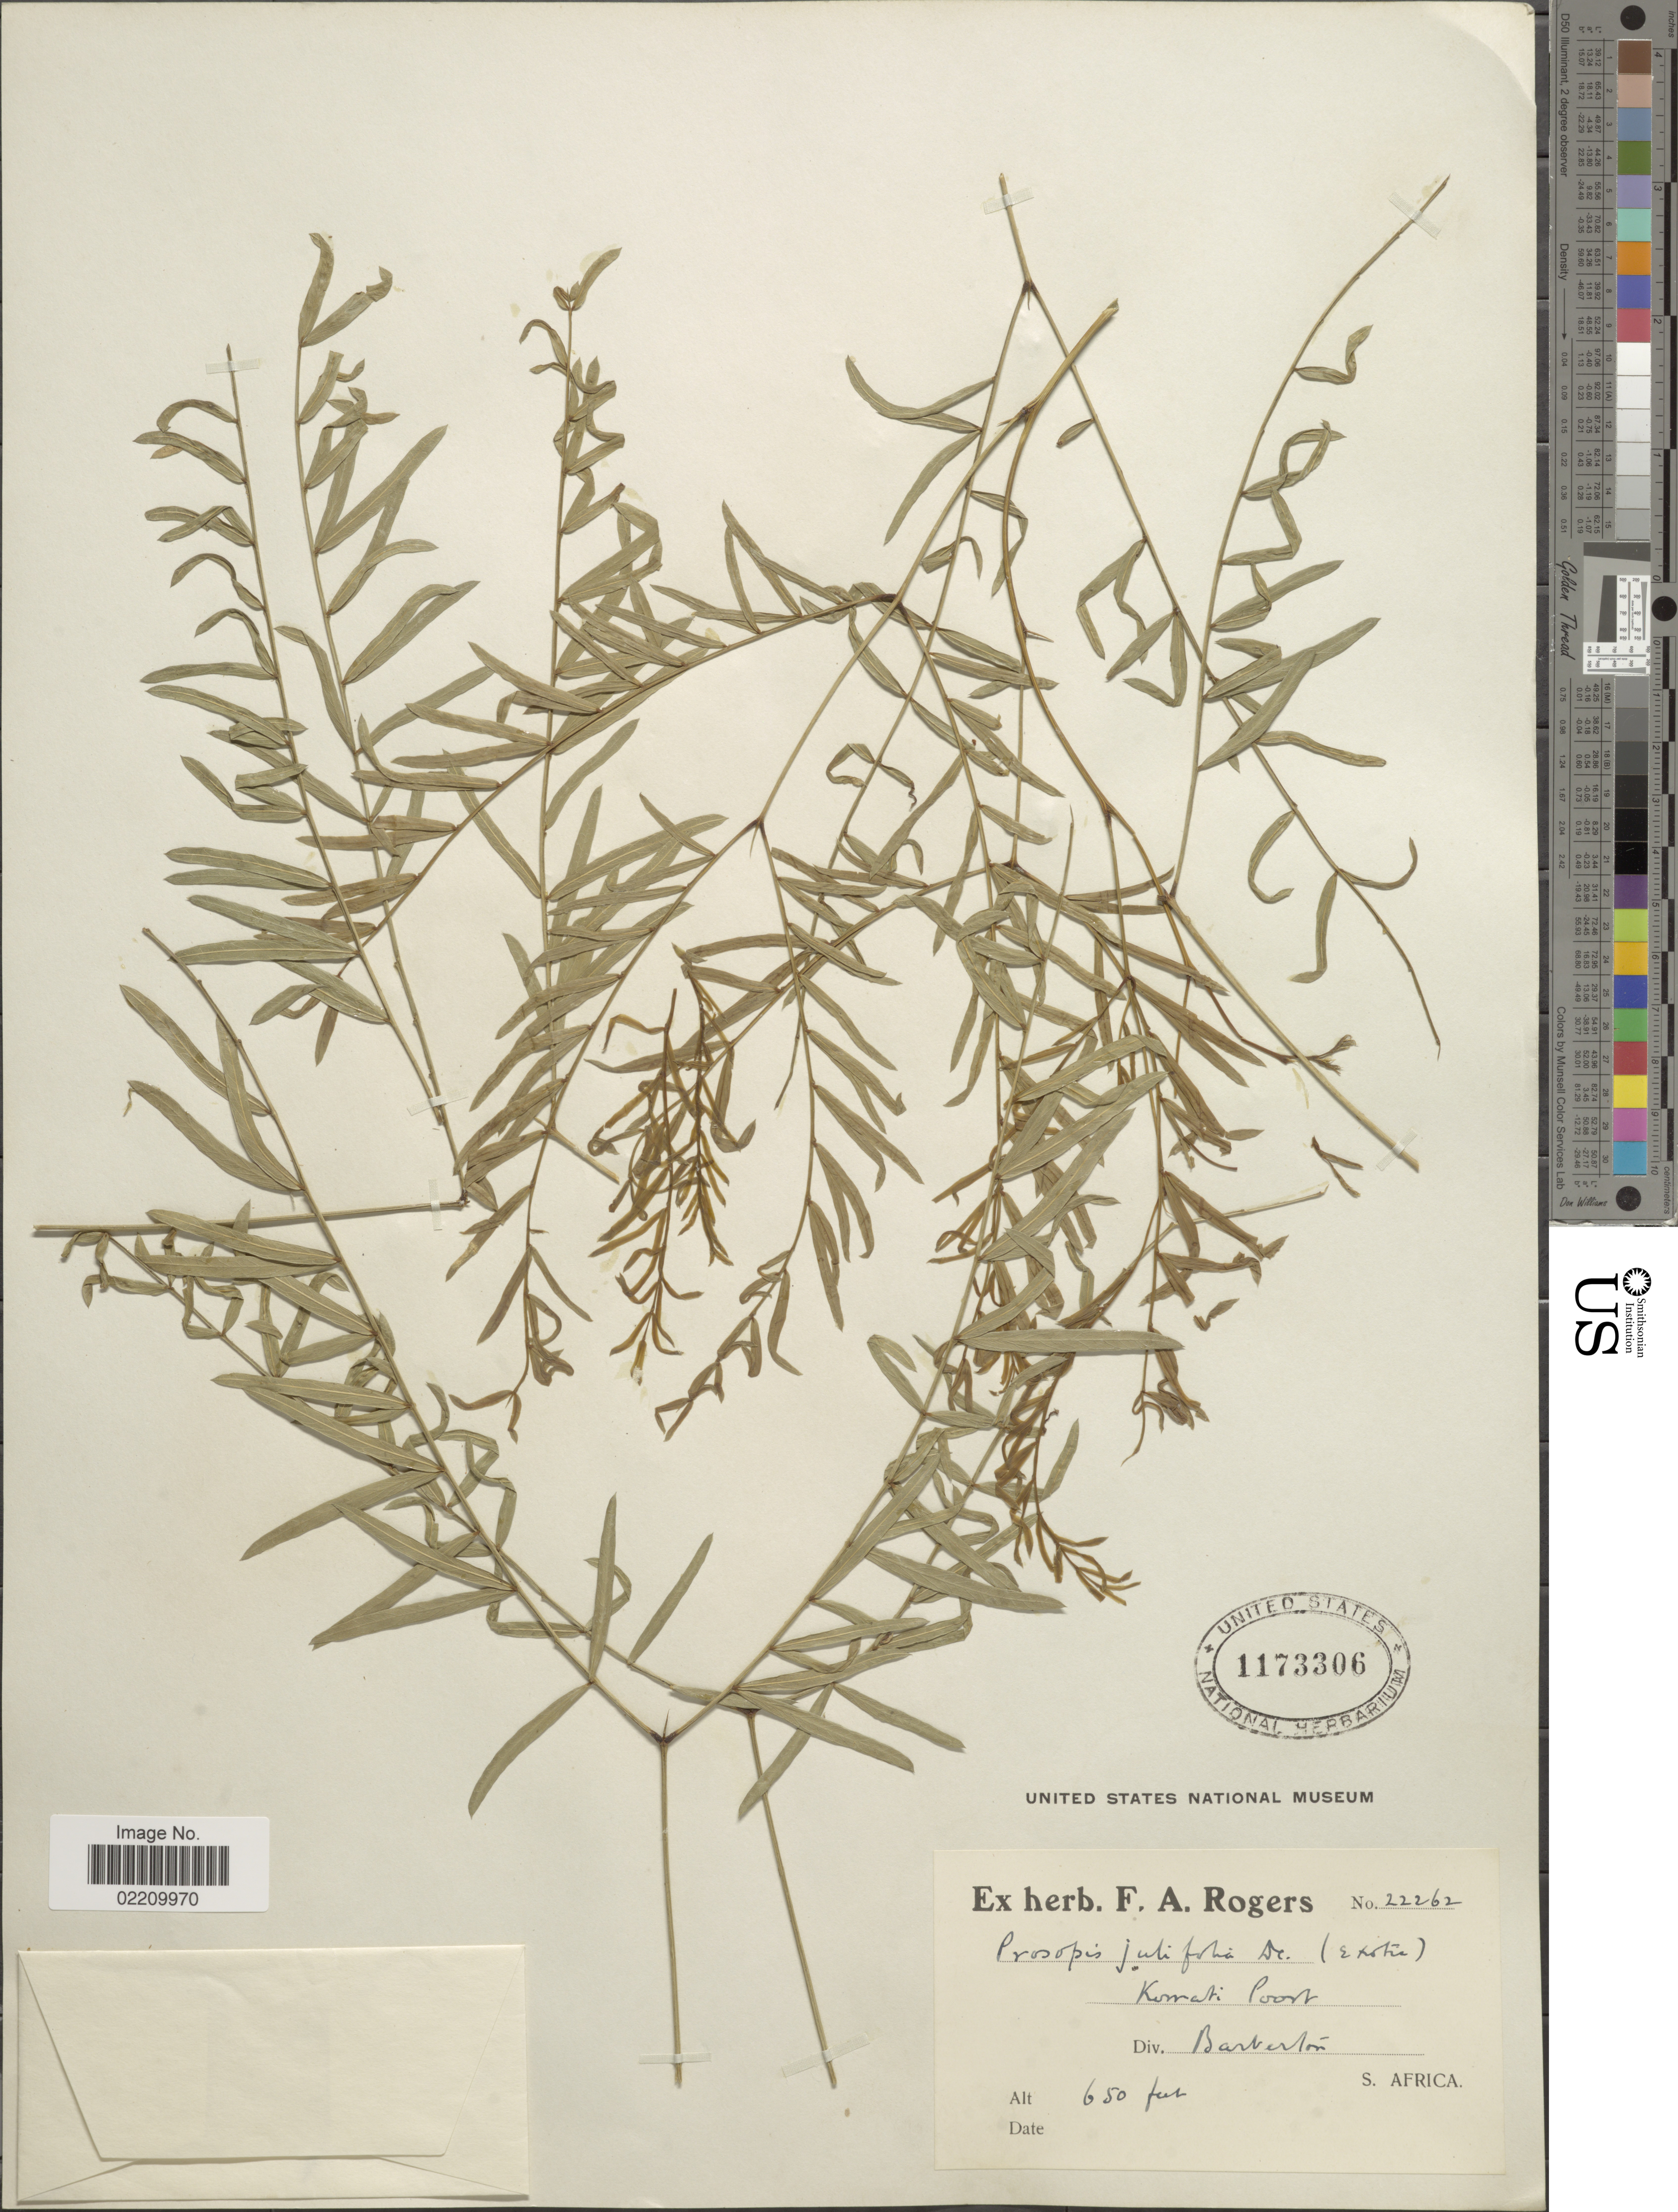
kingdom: Plantae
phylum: Tracheophyta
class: Magnoliopsida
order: Fabales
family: Fabaceae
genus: Neltuma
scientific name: Neltuma sp.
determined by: Strong, Mark T., (BOT), Smithsonian Institution - National Museum of Natural History (UNITED STATES)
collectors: ex herb. F. A. Rogers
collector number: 22262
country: South Africa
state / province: Mpumalanga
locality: Komati Poort [Komatipoort], Div. Barberton, S. Africa.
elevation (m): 198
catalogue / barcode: US 1173306